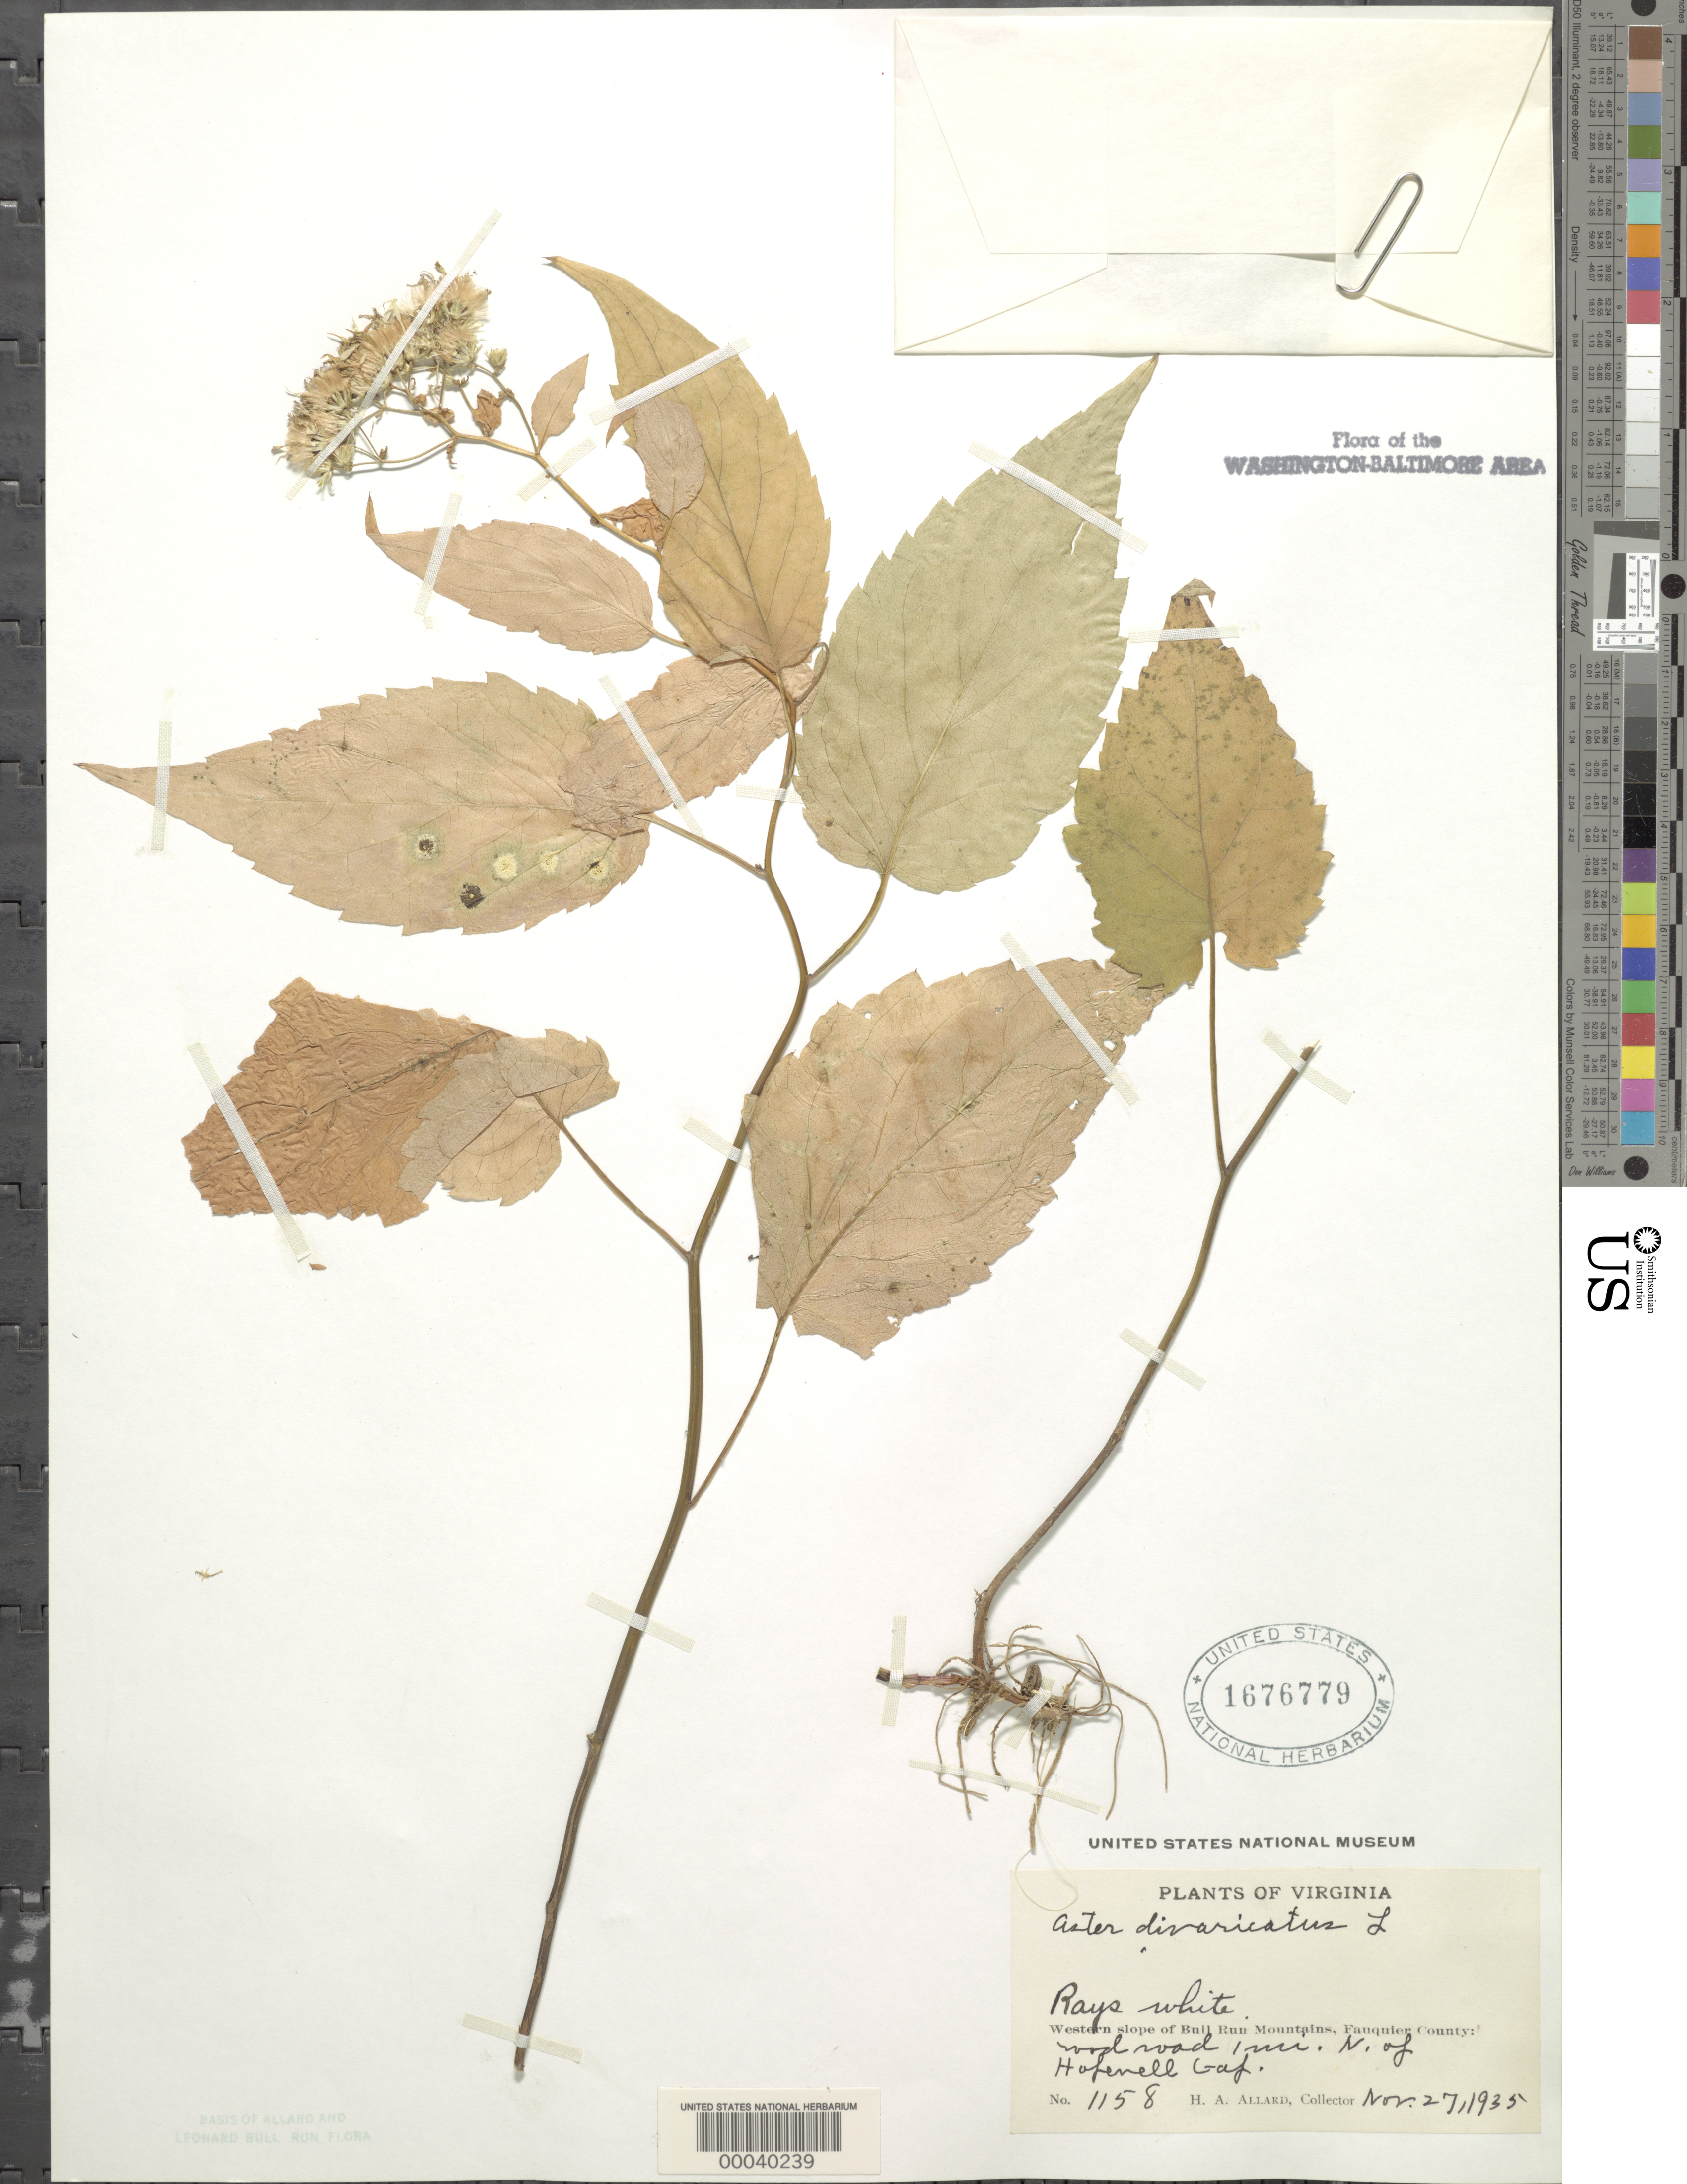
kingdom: Plantae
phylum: Tracheophyta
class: Magnoliopsida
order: Asterales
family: Asteraceae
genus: Eurybia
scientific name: Eurybia divaricata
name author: (L.) G.L. Nesom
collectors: H. A. Allard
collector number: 1158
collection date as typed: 27 Nov 1935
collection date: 1935-11-27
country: United States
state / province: Virginia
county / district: Fauquier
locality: North of Hopewell Gap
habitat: Wood road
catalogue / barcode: US 1676779